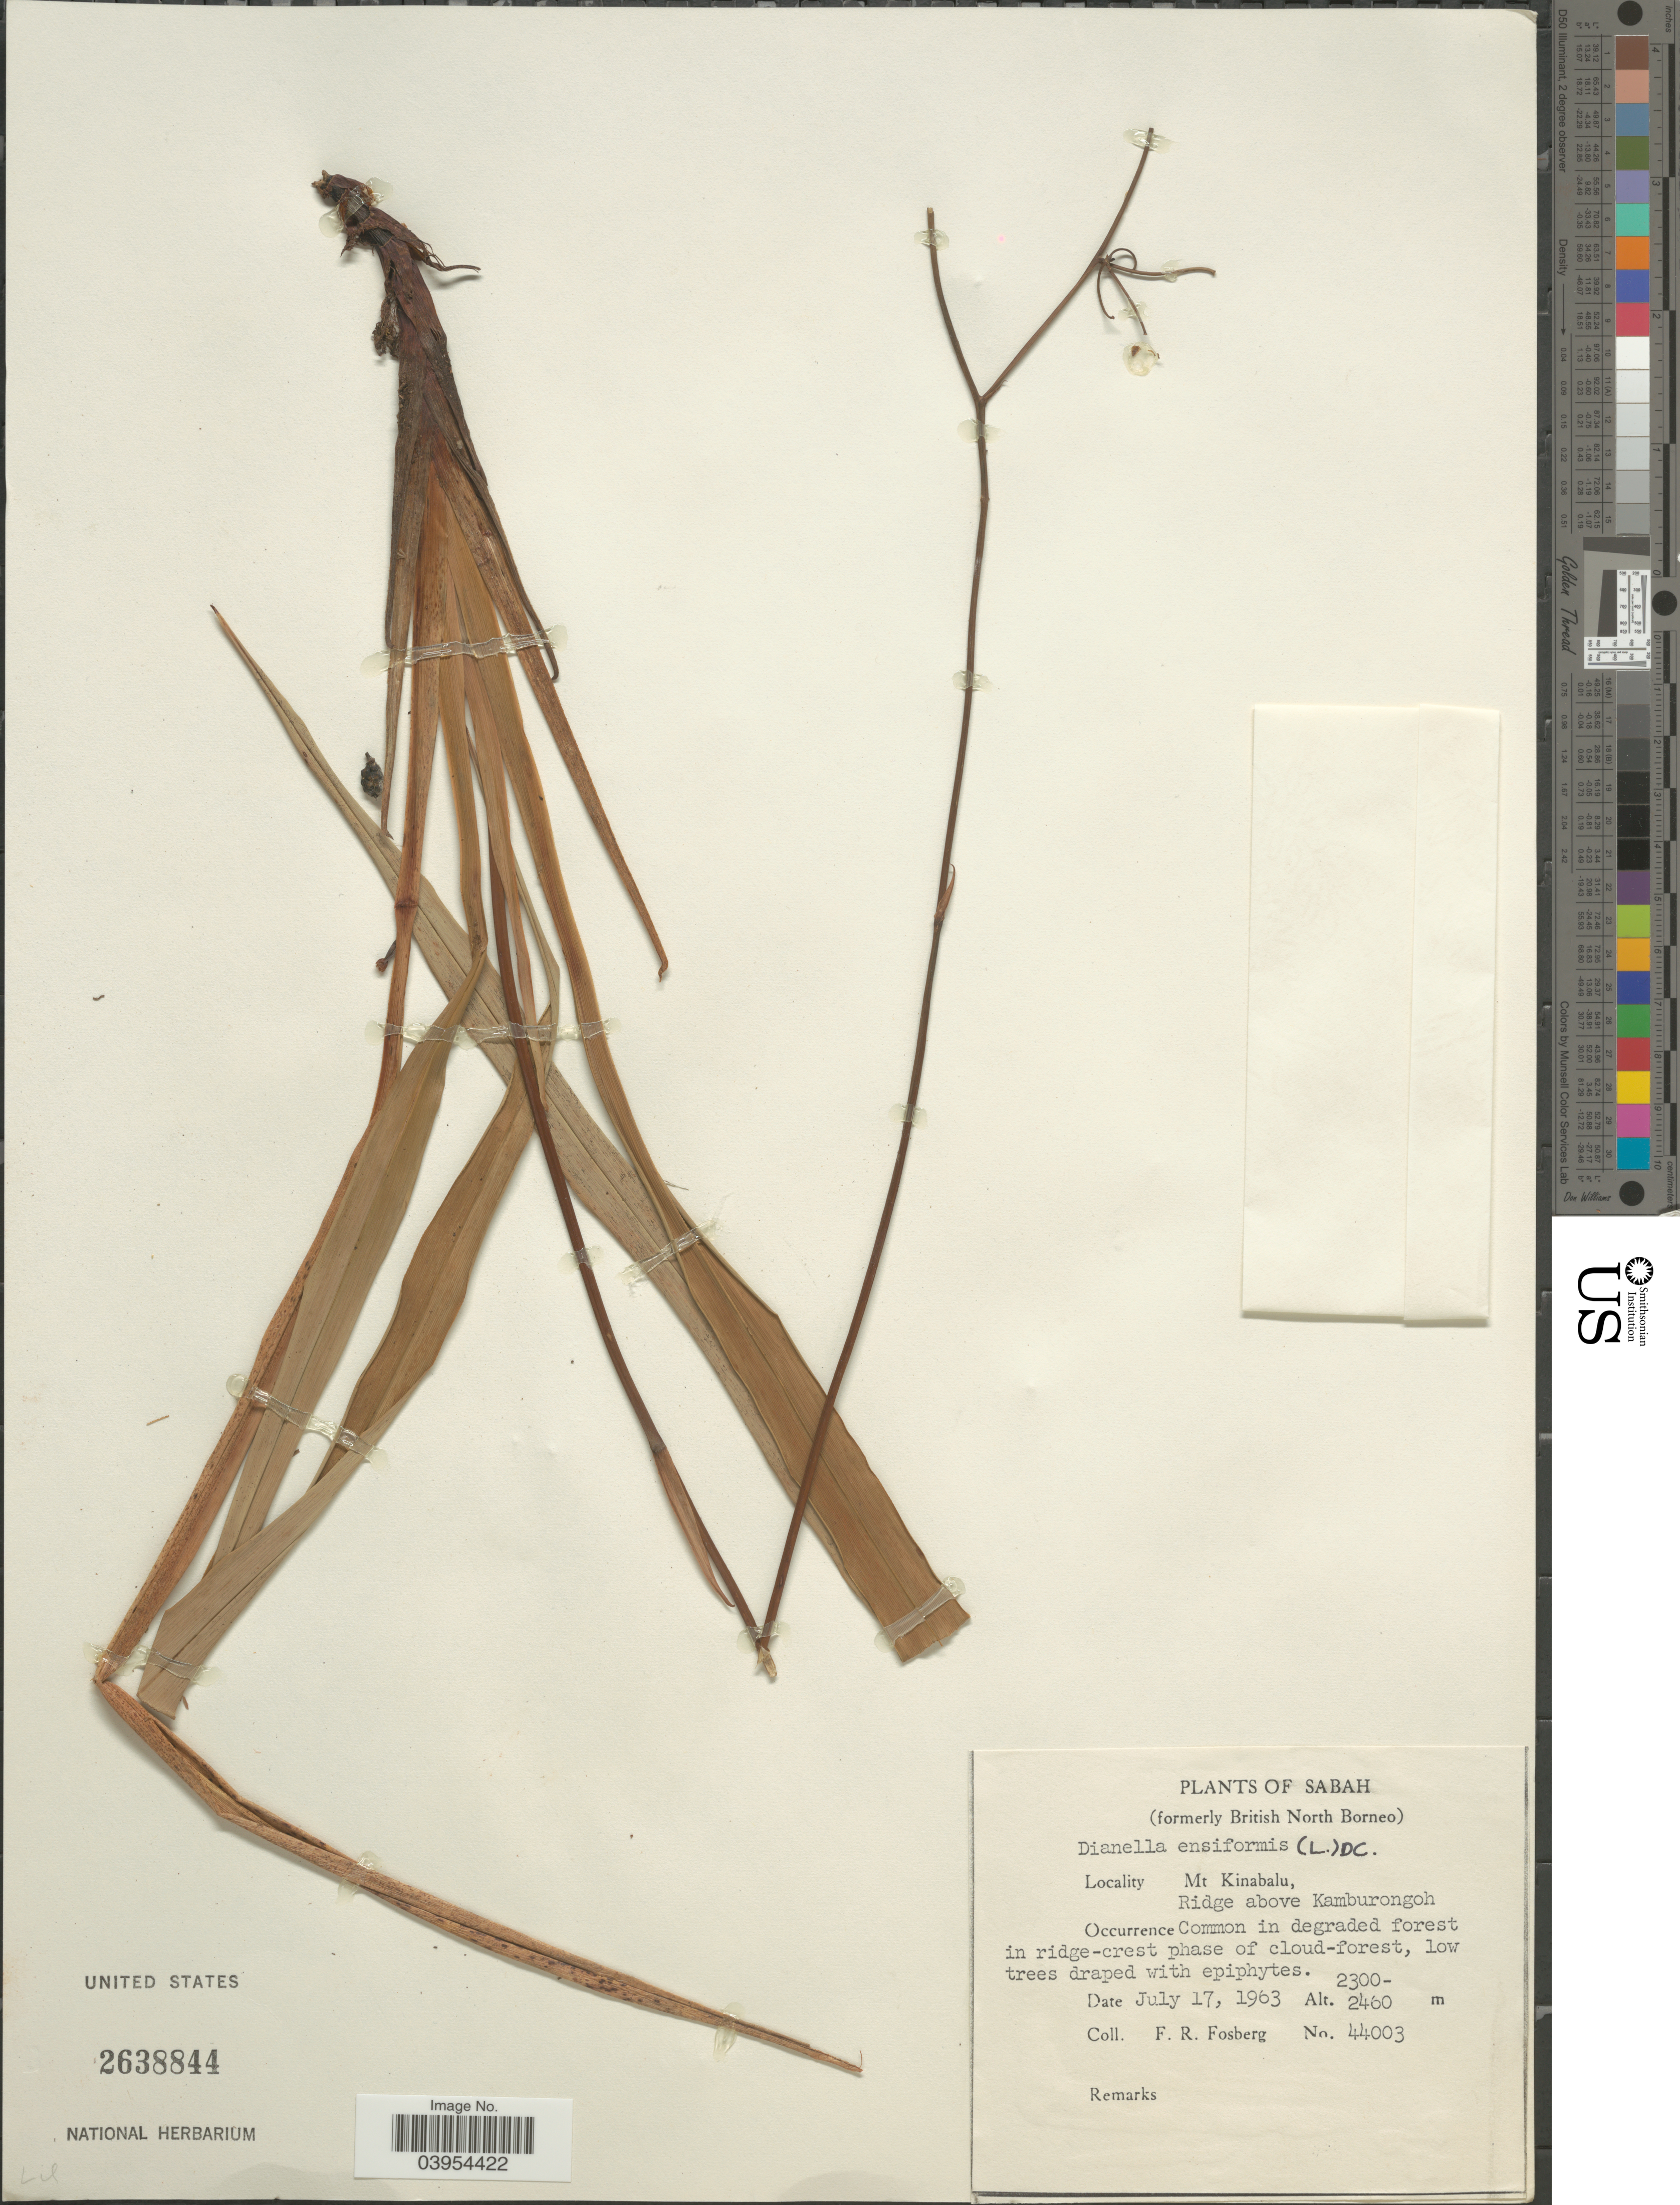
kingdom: Plantae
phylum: Tracheophyta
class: Liliopsida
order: Asparagales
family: Asphodelaceae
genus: Dianella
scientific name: Dianella ensifolia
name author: (L.) DC.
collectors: F. R. Fosberg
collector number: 44003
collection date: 1963-07-17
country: Malaysia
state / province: Sabah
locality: (formerly British North Borneo). Mt. Kinabalu, Ridge above Kamburongoh.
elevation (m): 2300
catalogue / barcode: US 2638844